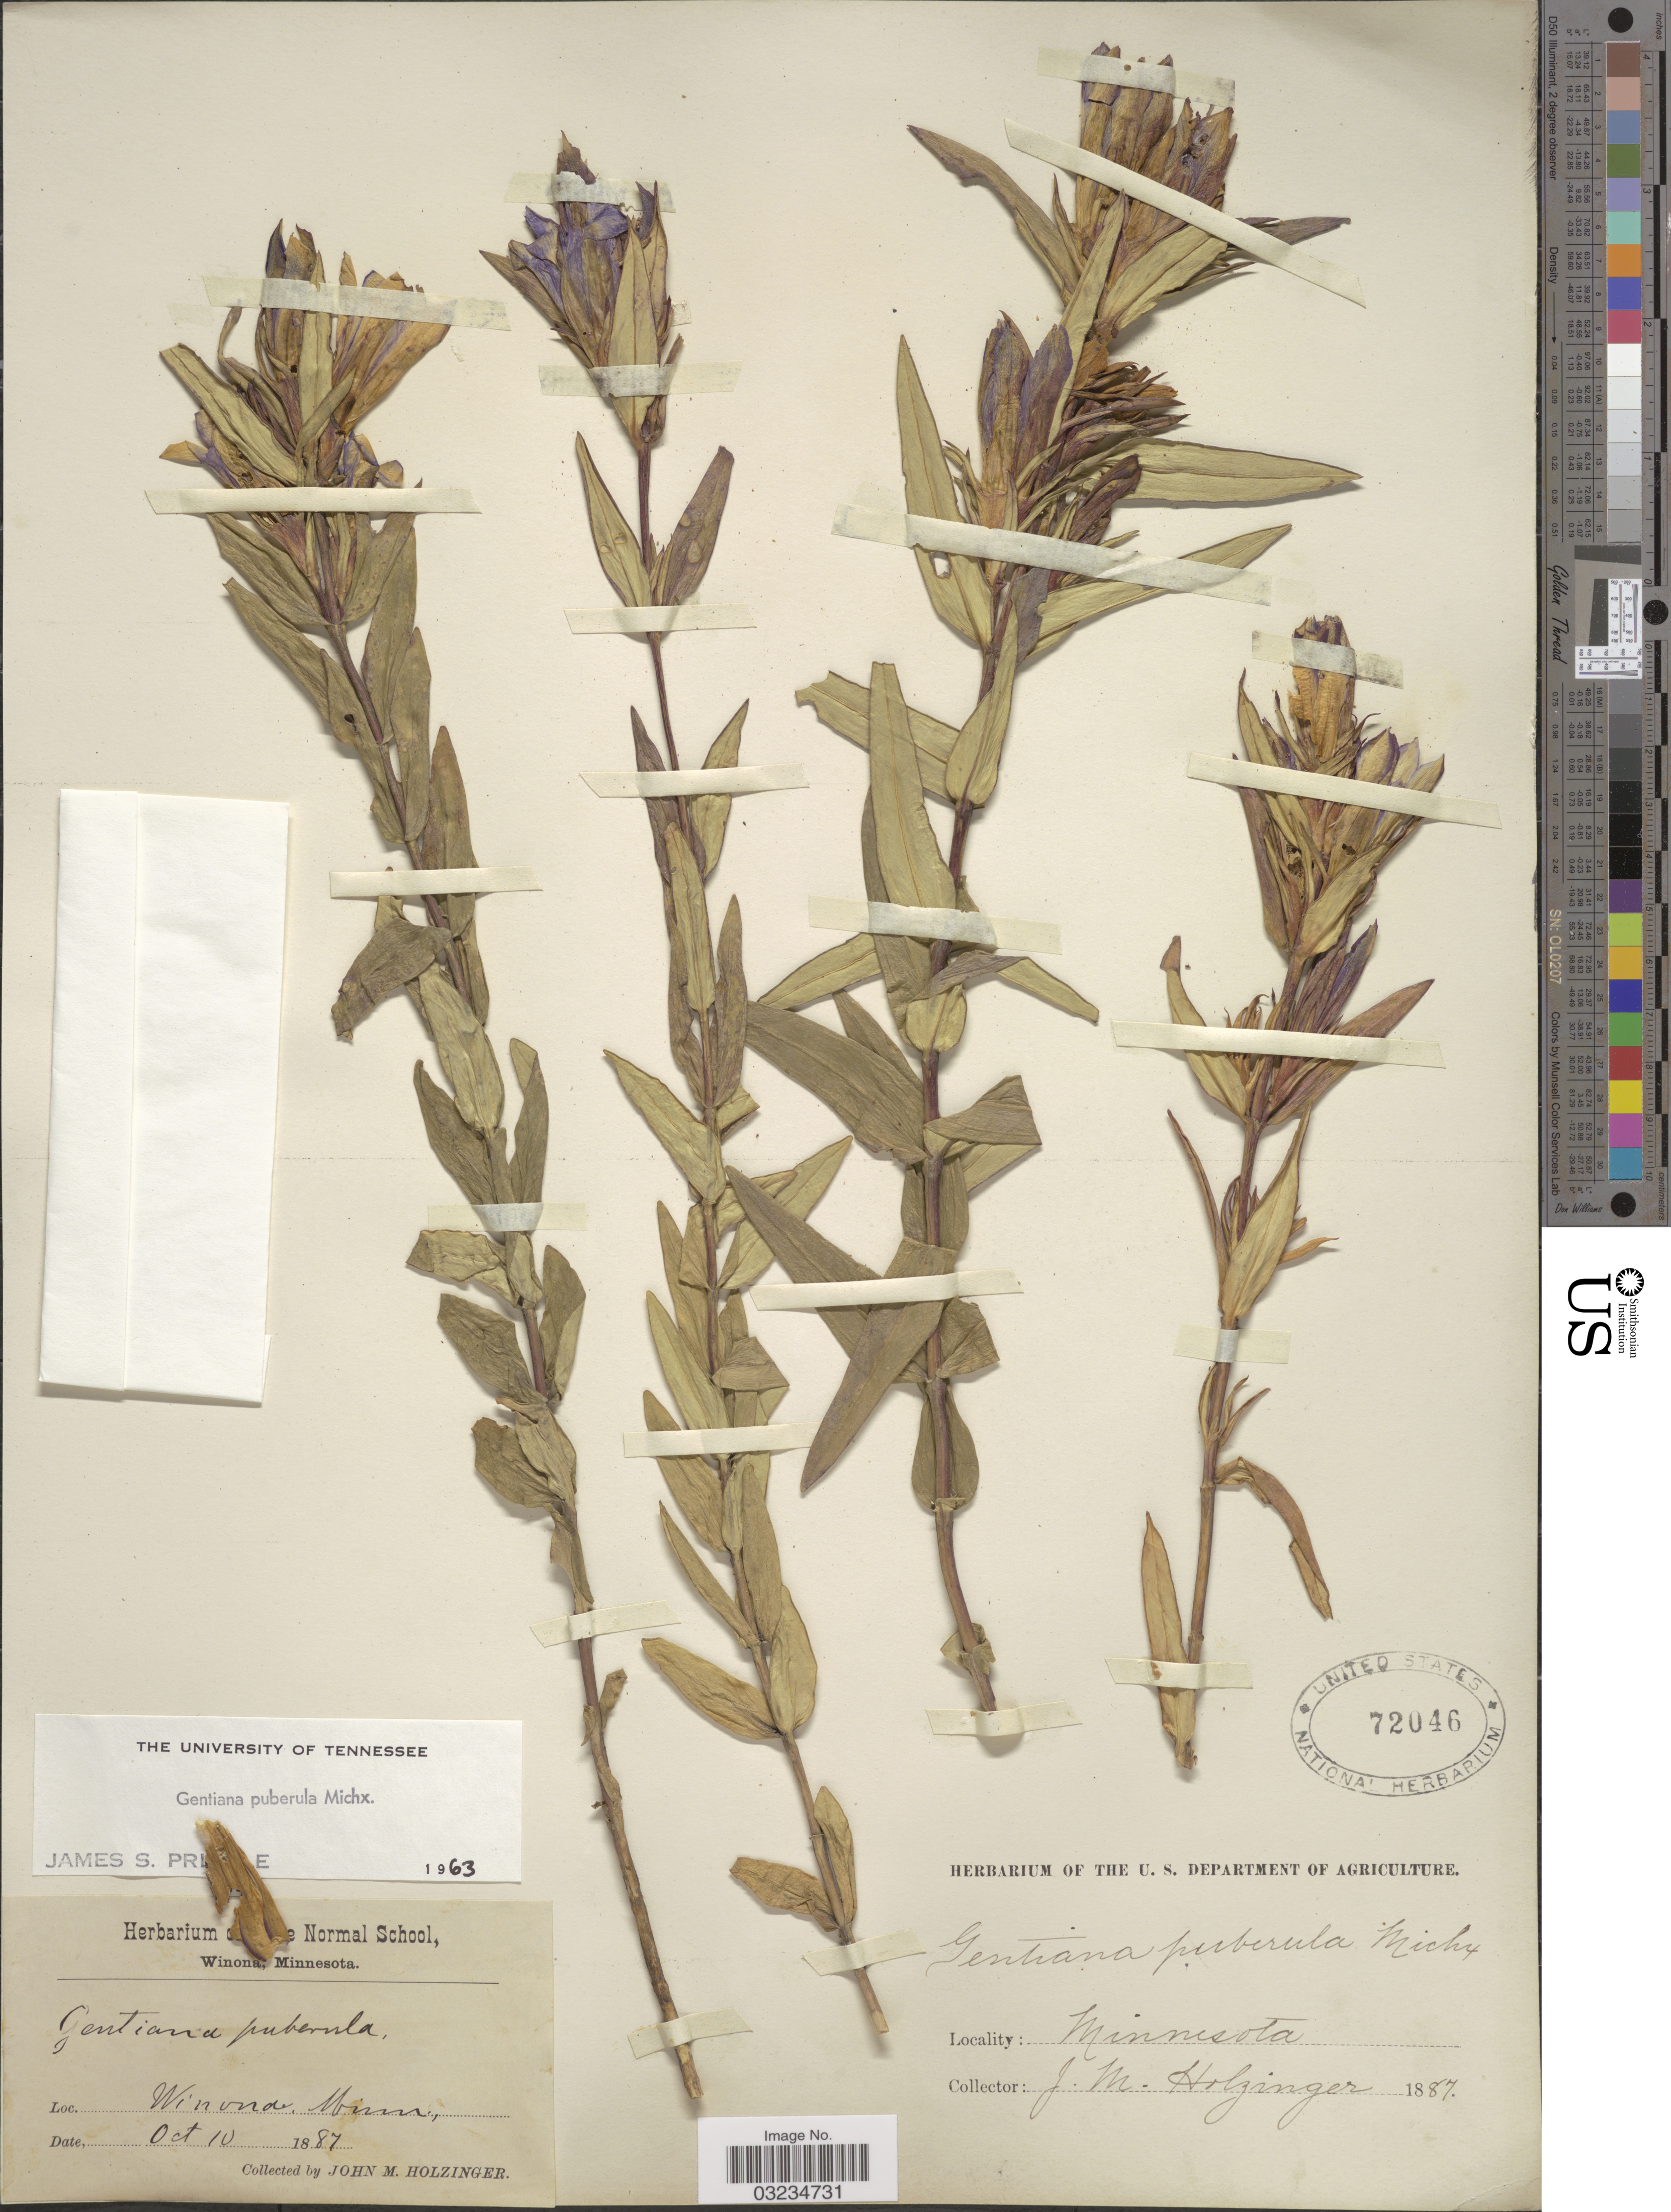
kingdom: Plantae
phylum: Tracheophyta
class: Magnoliopsida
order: Gentianales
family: Gentianaceae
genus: Gentiana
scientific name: Gentiana puberula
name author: Michx.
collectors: J. M. Holzinger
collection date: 1887-10-10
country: United States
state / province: Minnesota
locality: Winona.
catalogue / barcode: US 72046